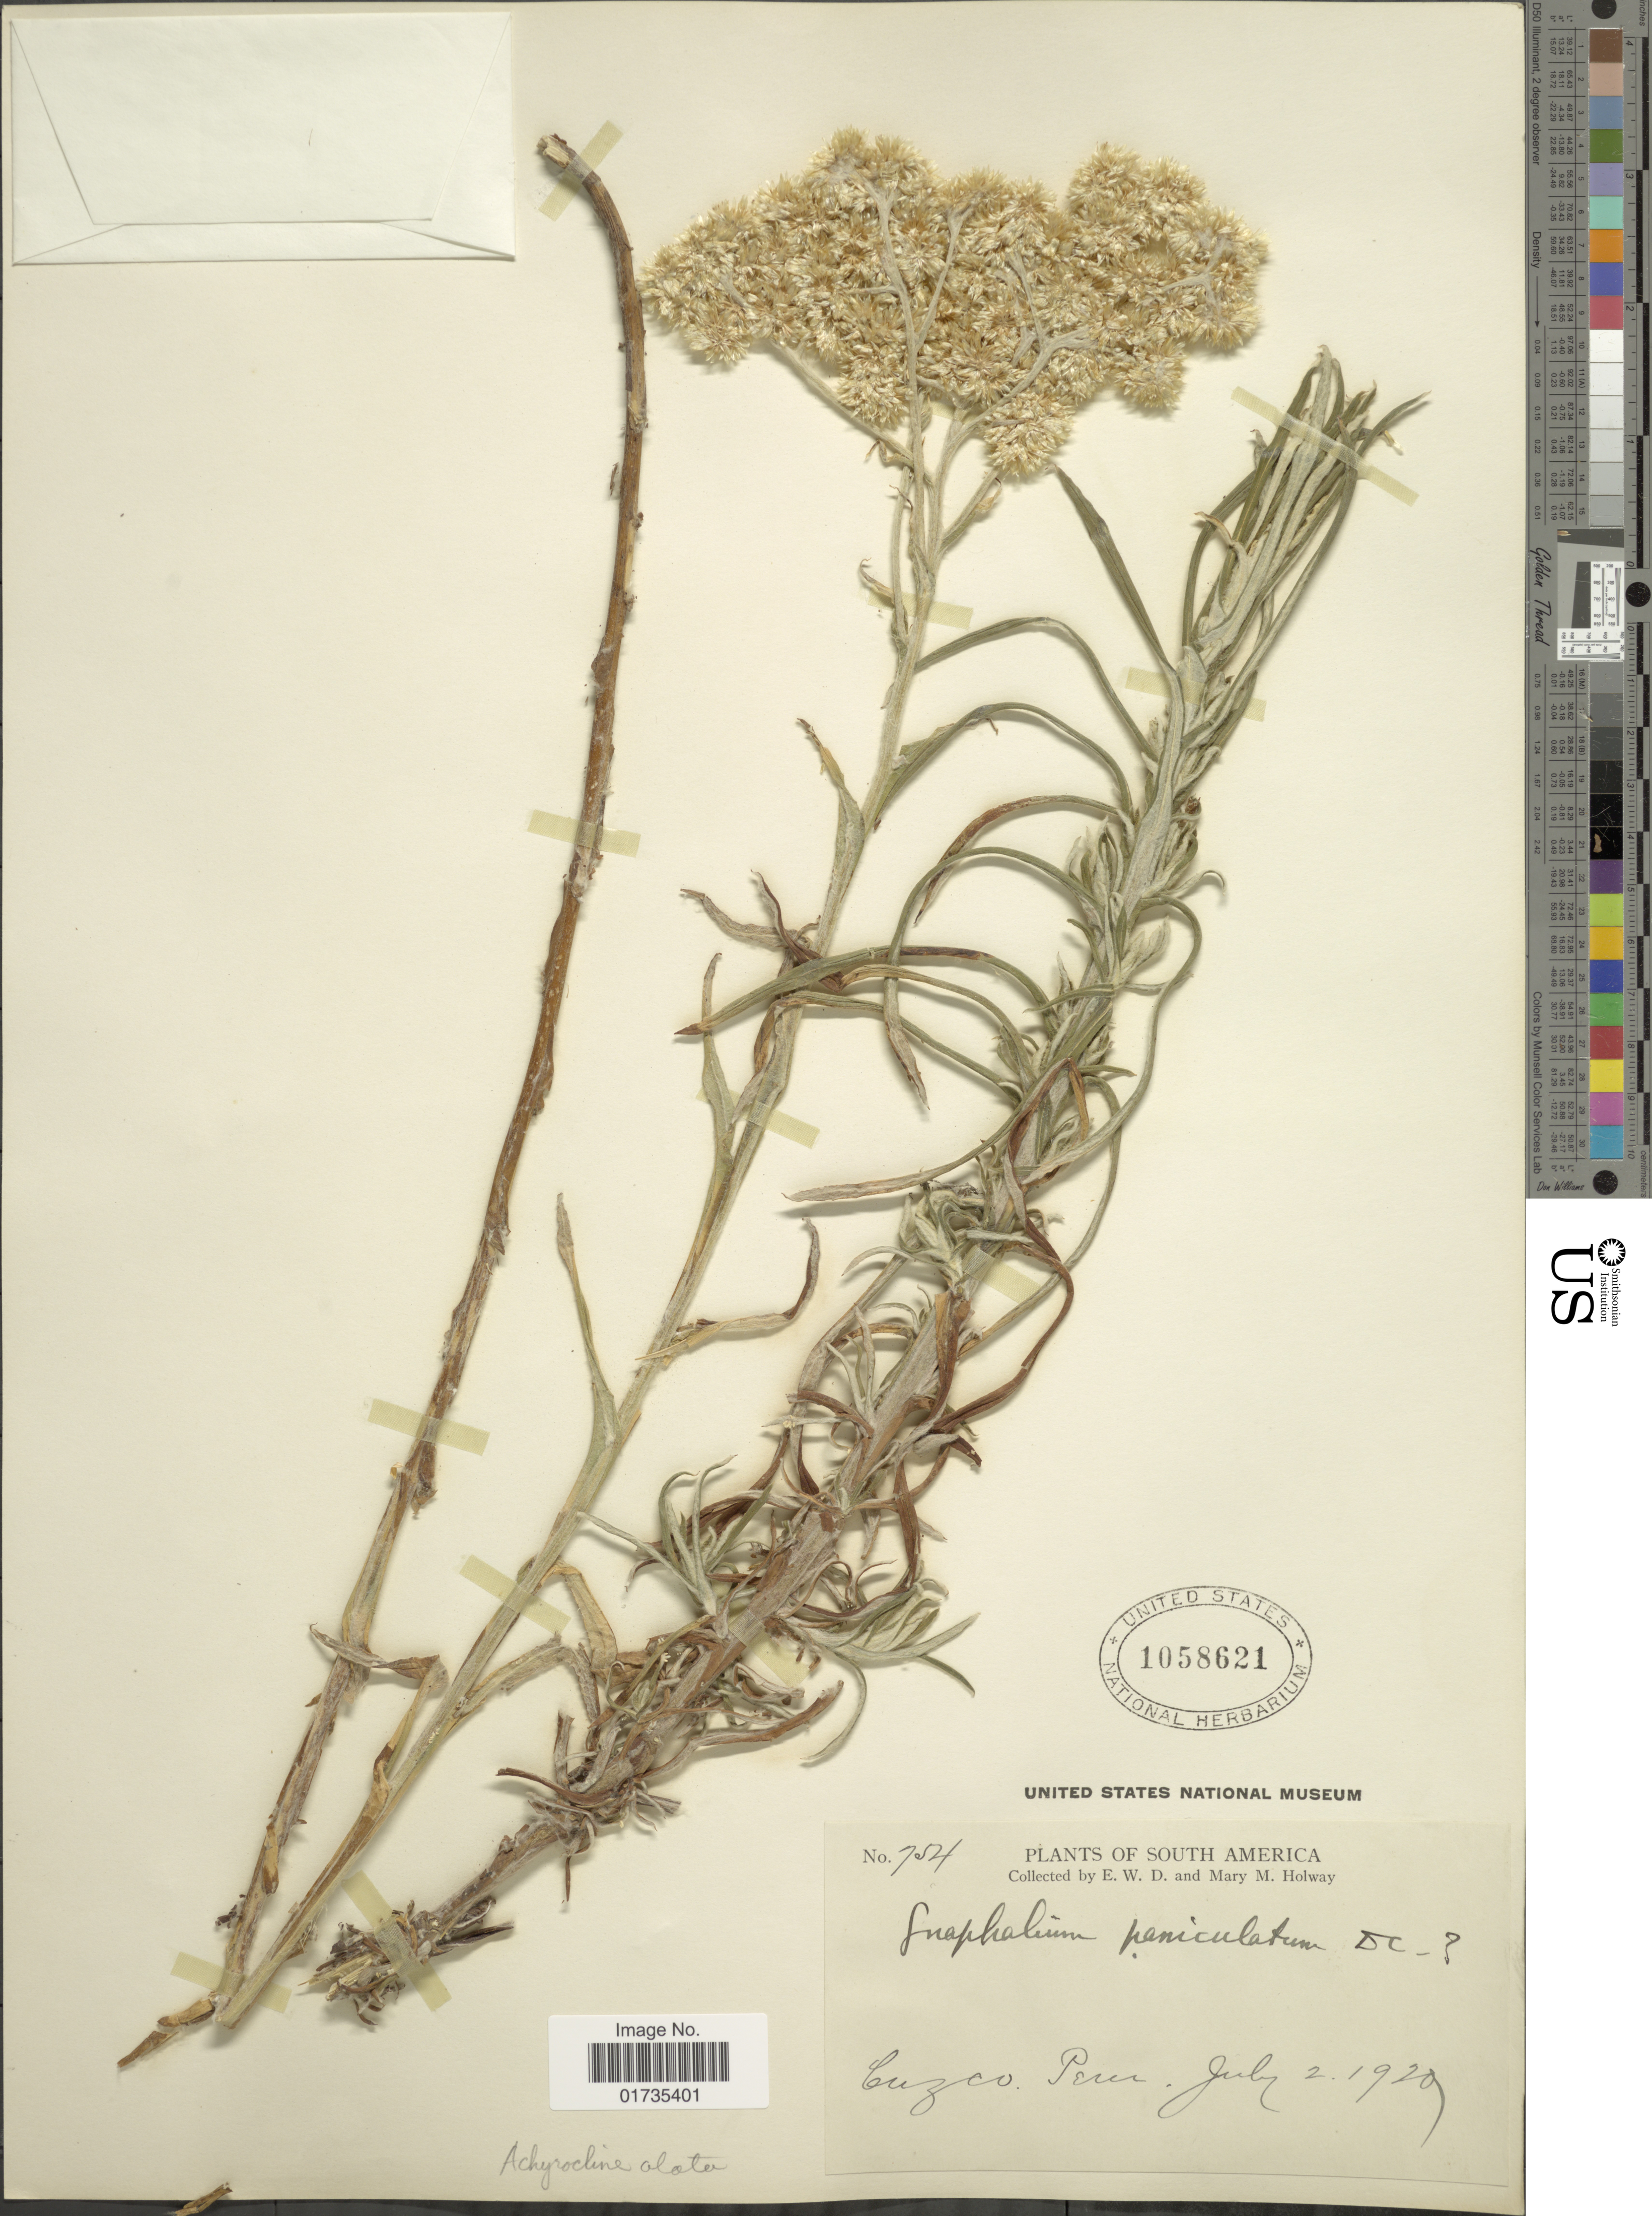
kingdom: Plantae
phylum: Tracheophyta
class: Magnoliopsida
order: Asterales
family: Asteraceae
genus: Achyrocline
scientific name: Achyrocline alata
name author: (Kunth) DC.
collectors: E. W. D. Holway & M. M. Holway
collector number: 754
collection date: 1929-07-02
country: Peru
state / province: Cusco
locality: Cuzco, Peru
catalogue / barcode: US 1058621